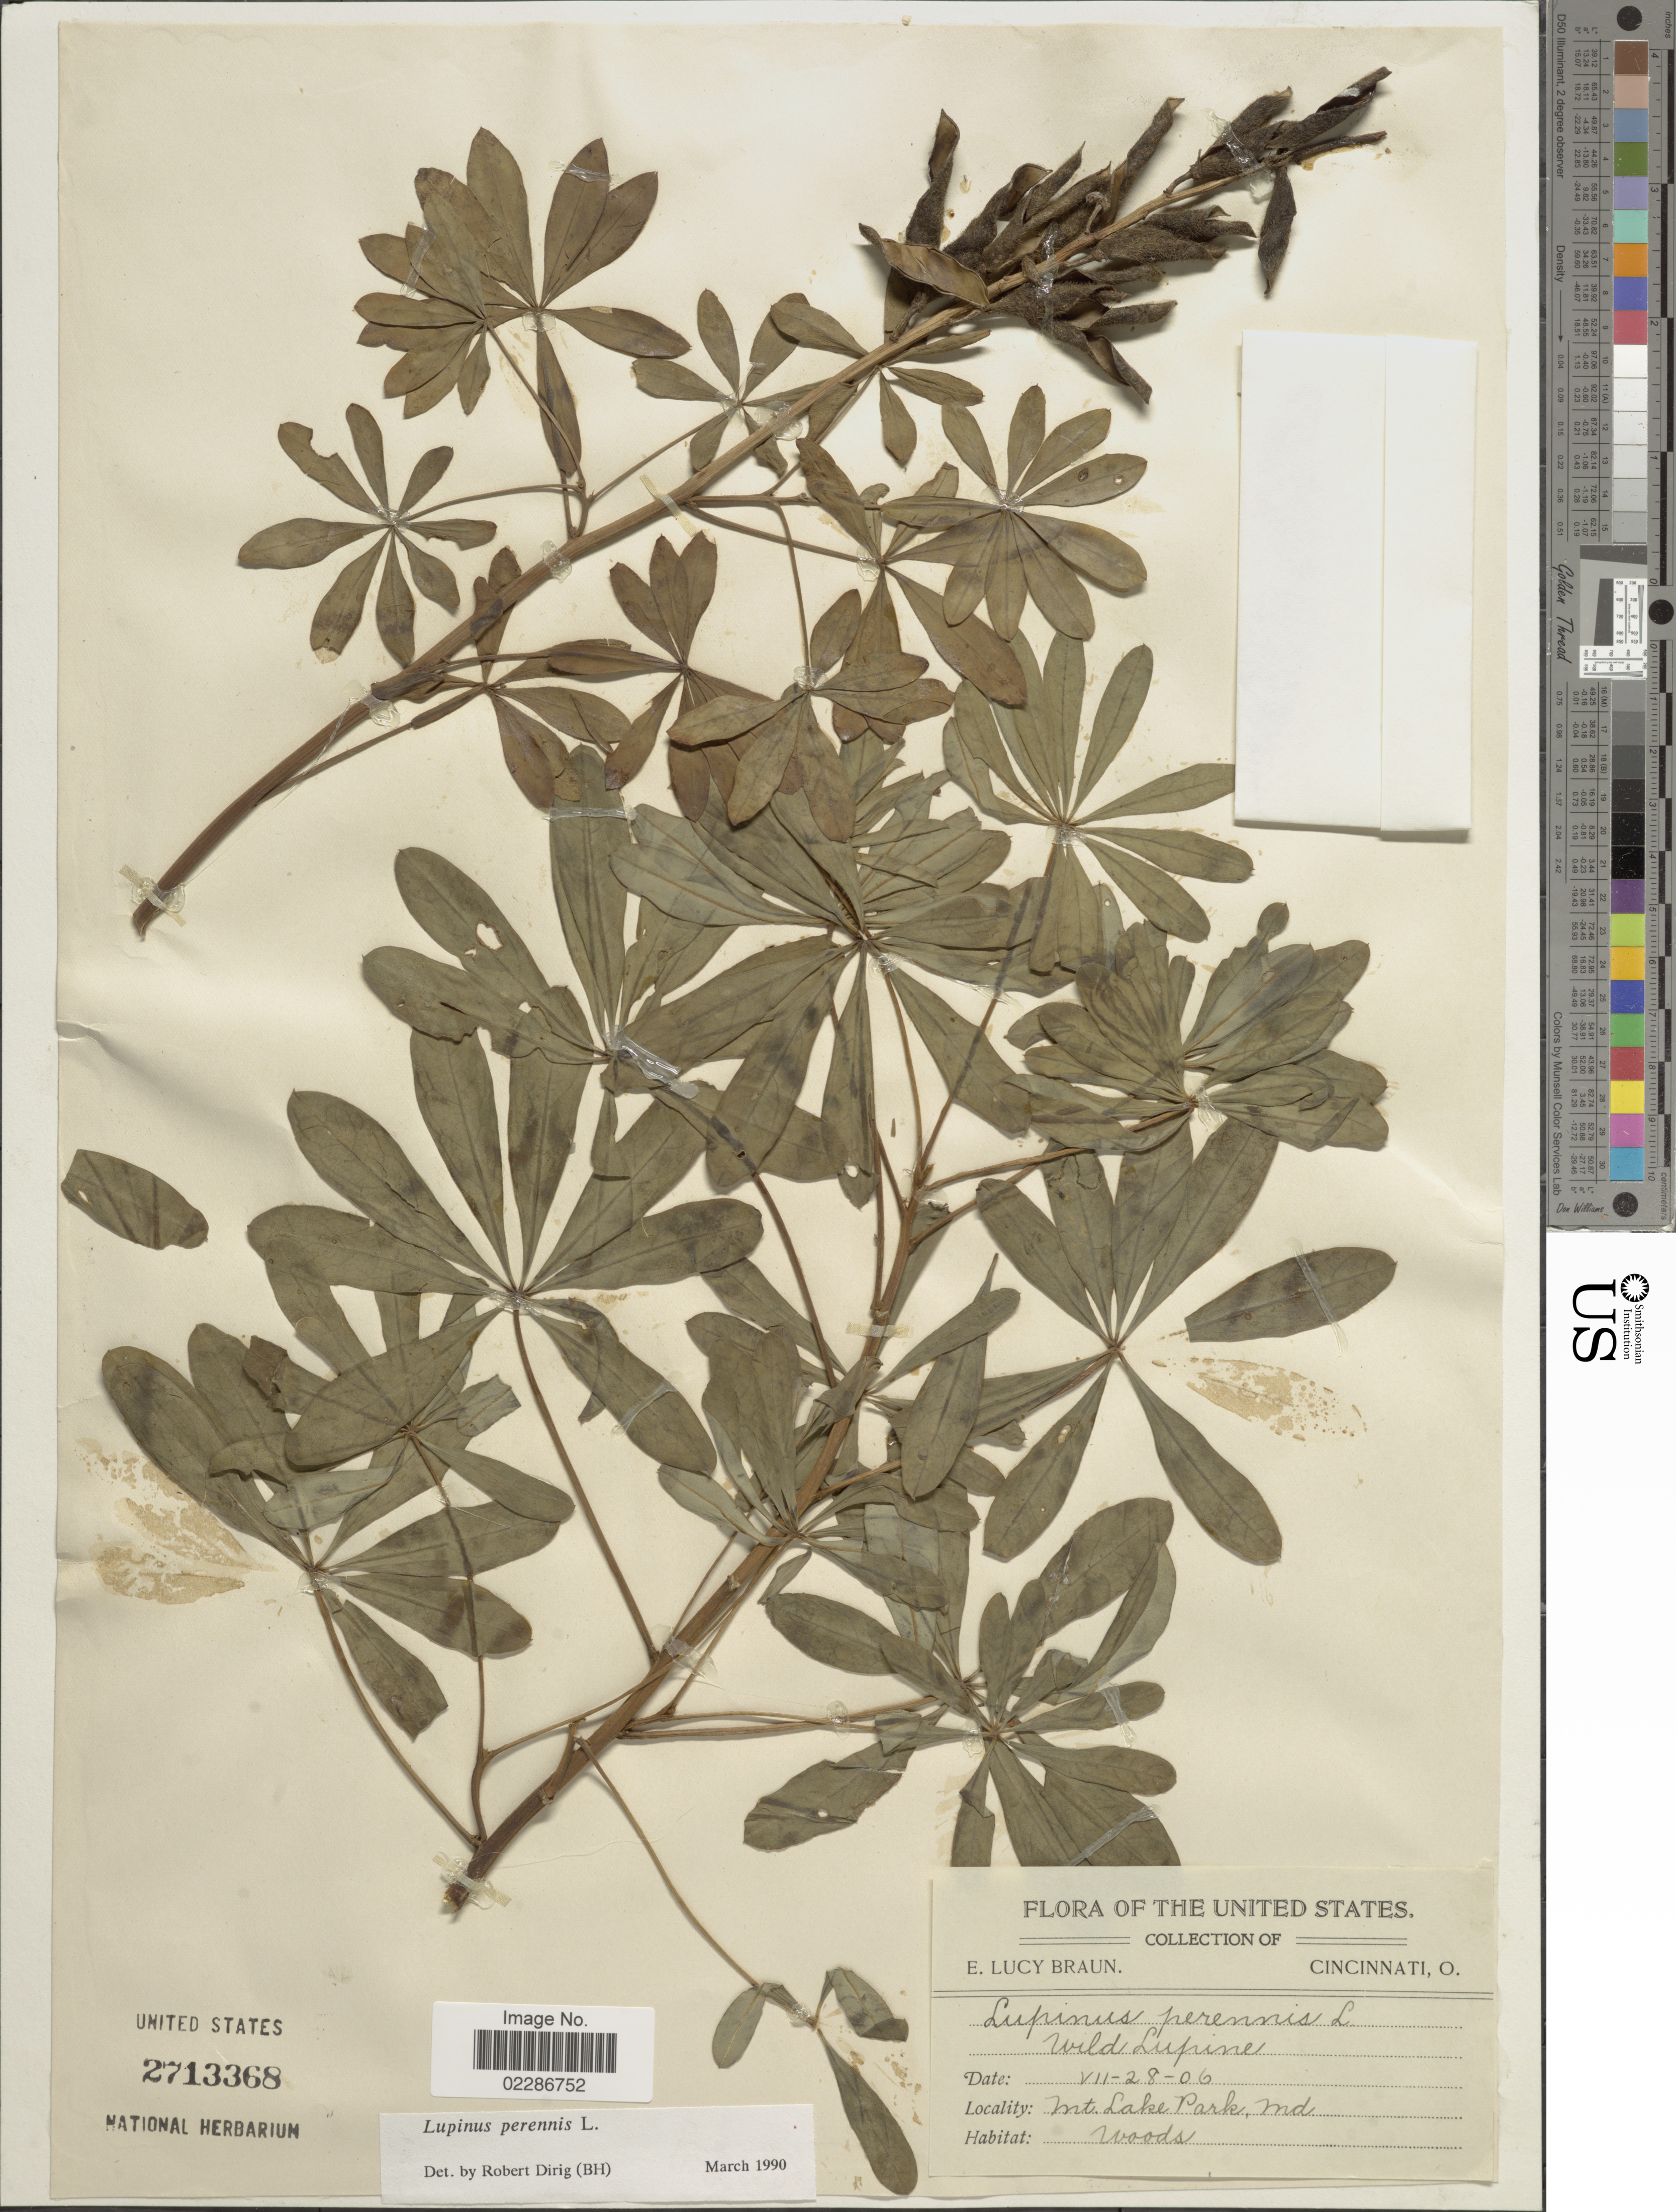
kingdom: Plantae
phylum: Tracheophyta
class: Magnoliopsida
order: Fabales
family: Fabaceae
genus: Lupinus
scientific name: Lupinus perennis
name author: L.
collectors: E. L. Braun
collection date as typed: Transcribed d/m/y: 28/7/6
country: United States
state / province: Maryland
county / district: Garrett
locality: Mt Lake Park, woods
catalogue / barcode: US 2713368